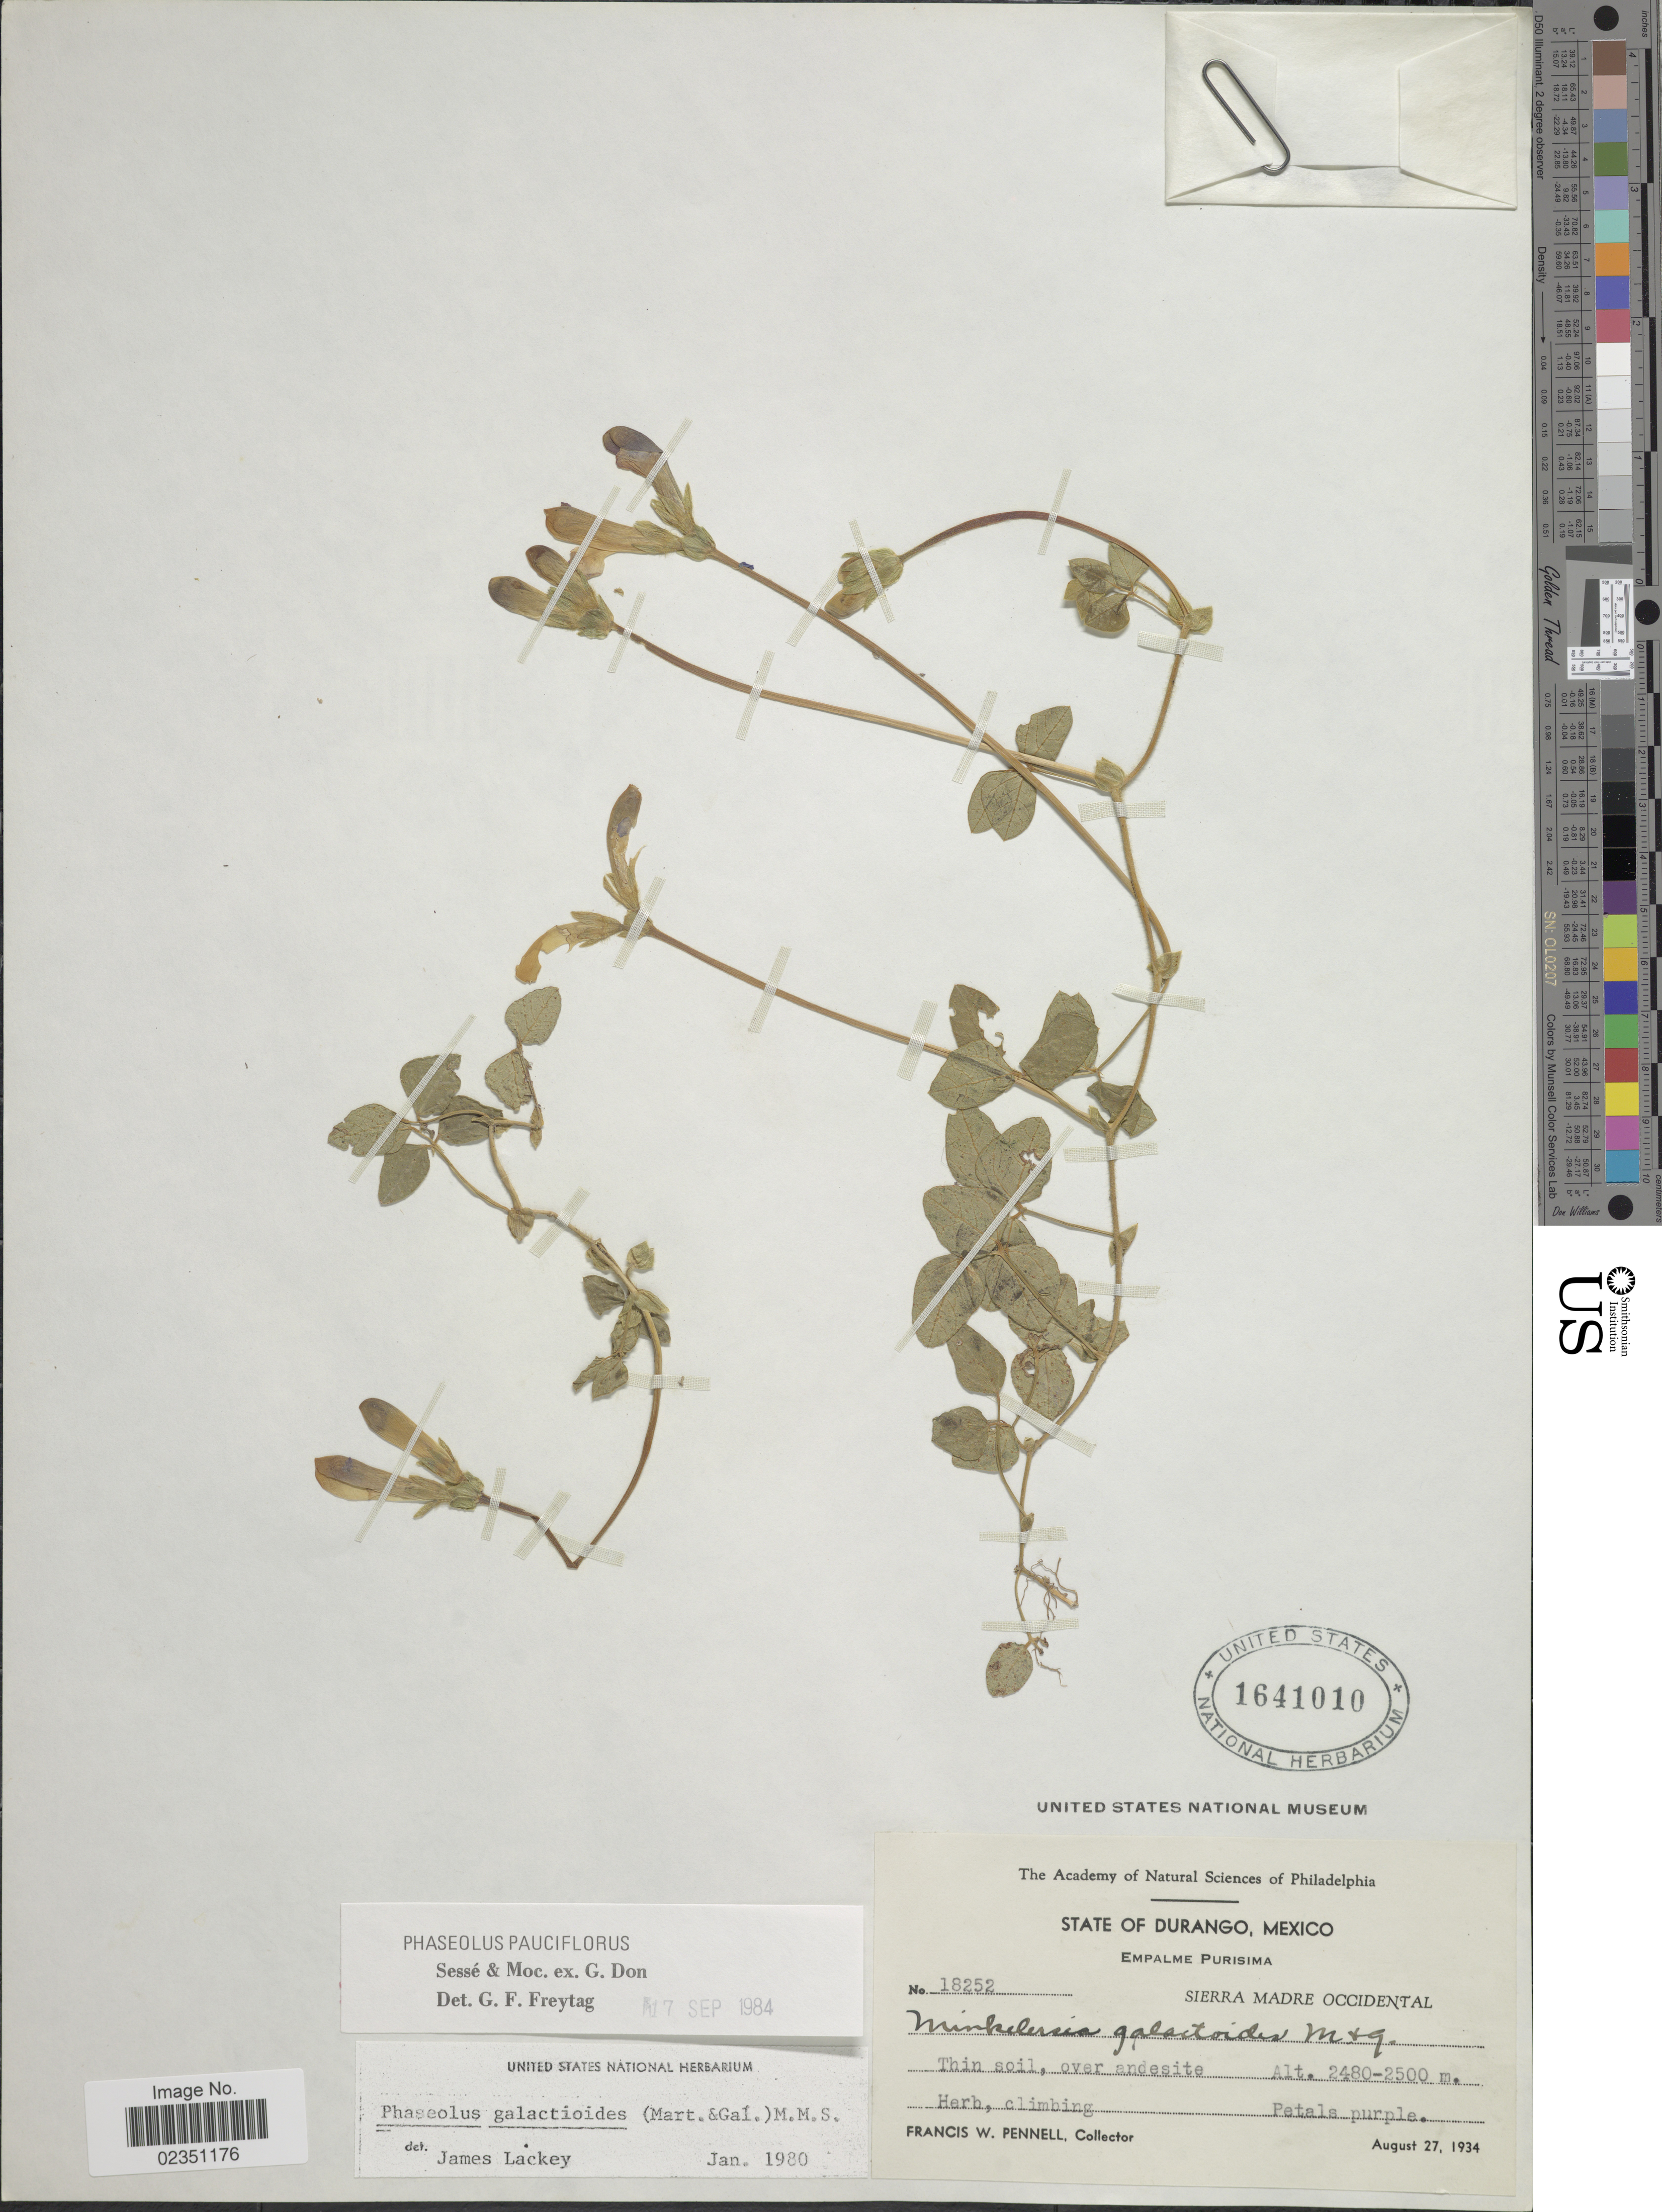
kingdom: Plantae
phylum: Tracheophyta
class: Magnoliopsida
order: Fabales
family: Fabaceae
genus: Phaseolus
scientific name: Phaseolus pauciflorus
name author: Sessé & Moc. ex G. Don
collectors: F. W. Pennell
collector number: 18252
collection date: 1934-08-27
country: Mexico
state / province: Durango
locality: Empalme Purisima, Sierra Madre Occidental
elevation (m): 2480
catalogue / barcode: US 1641010